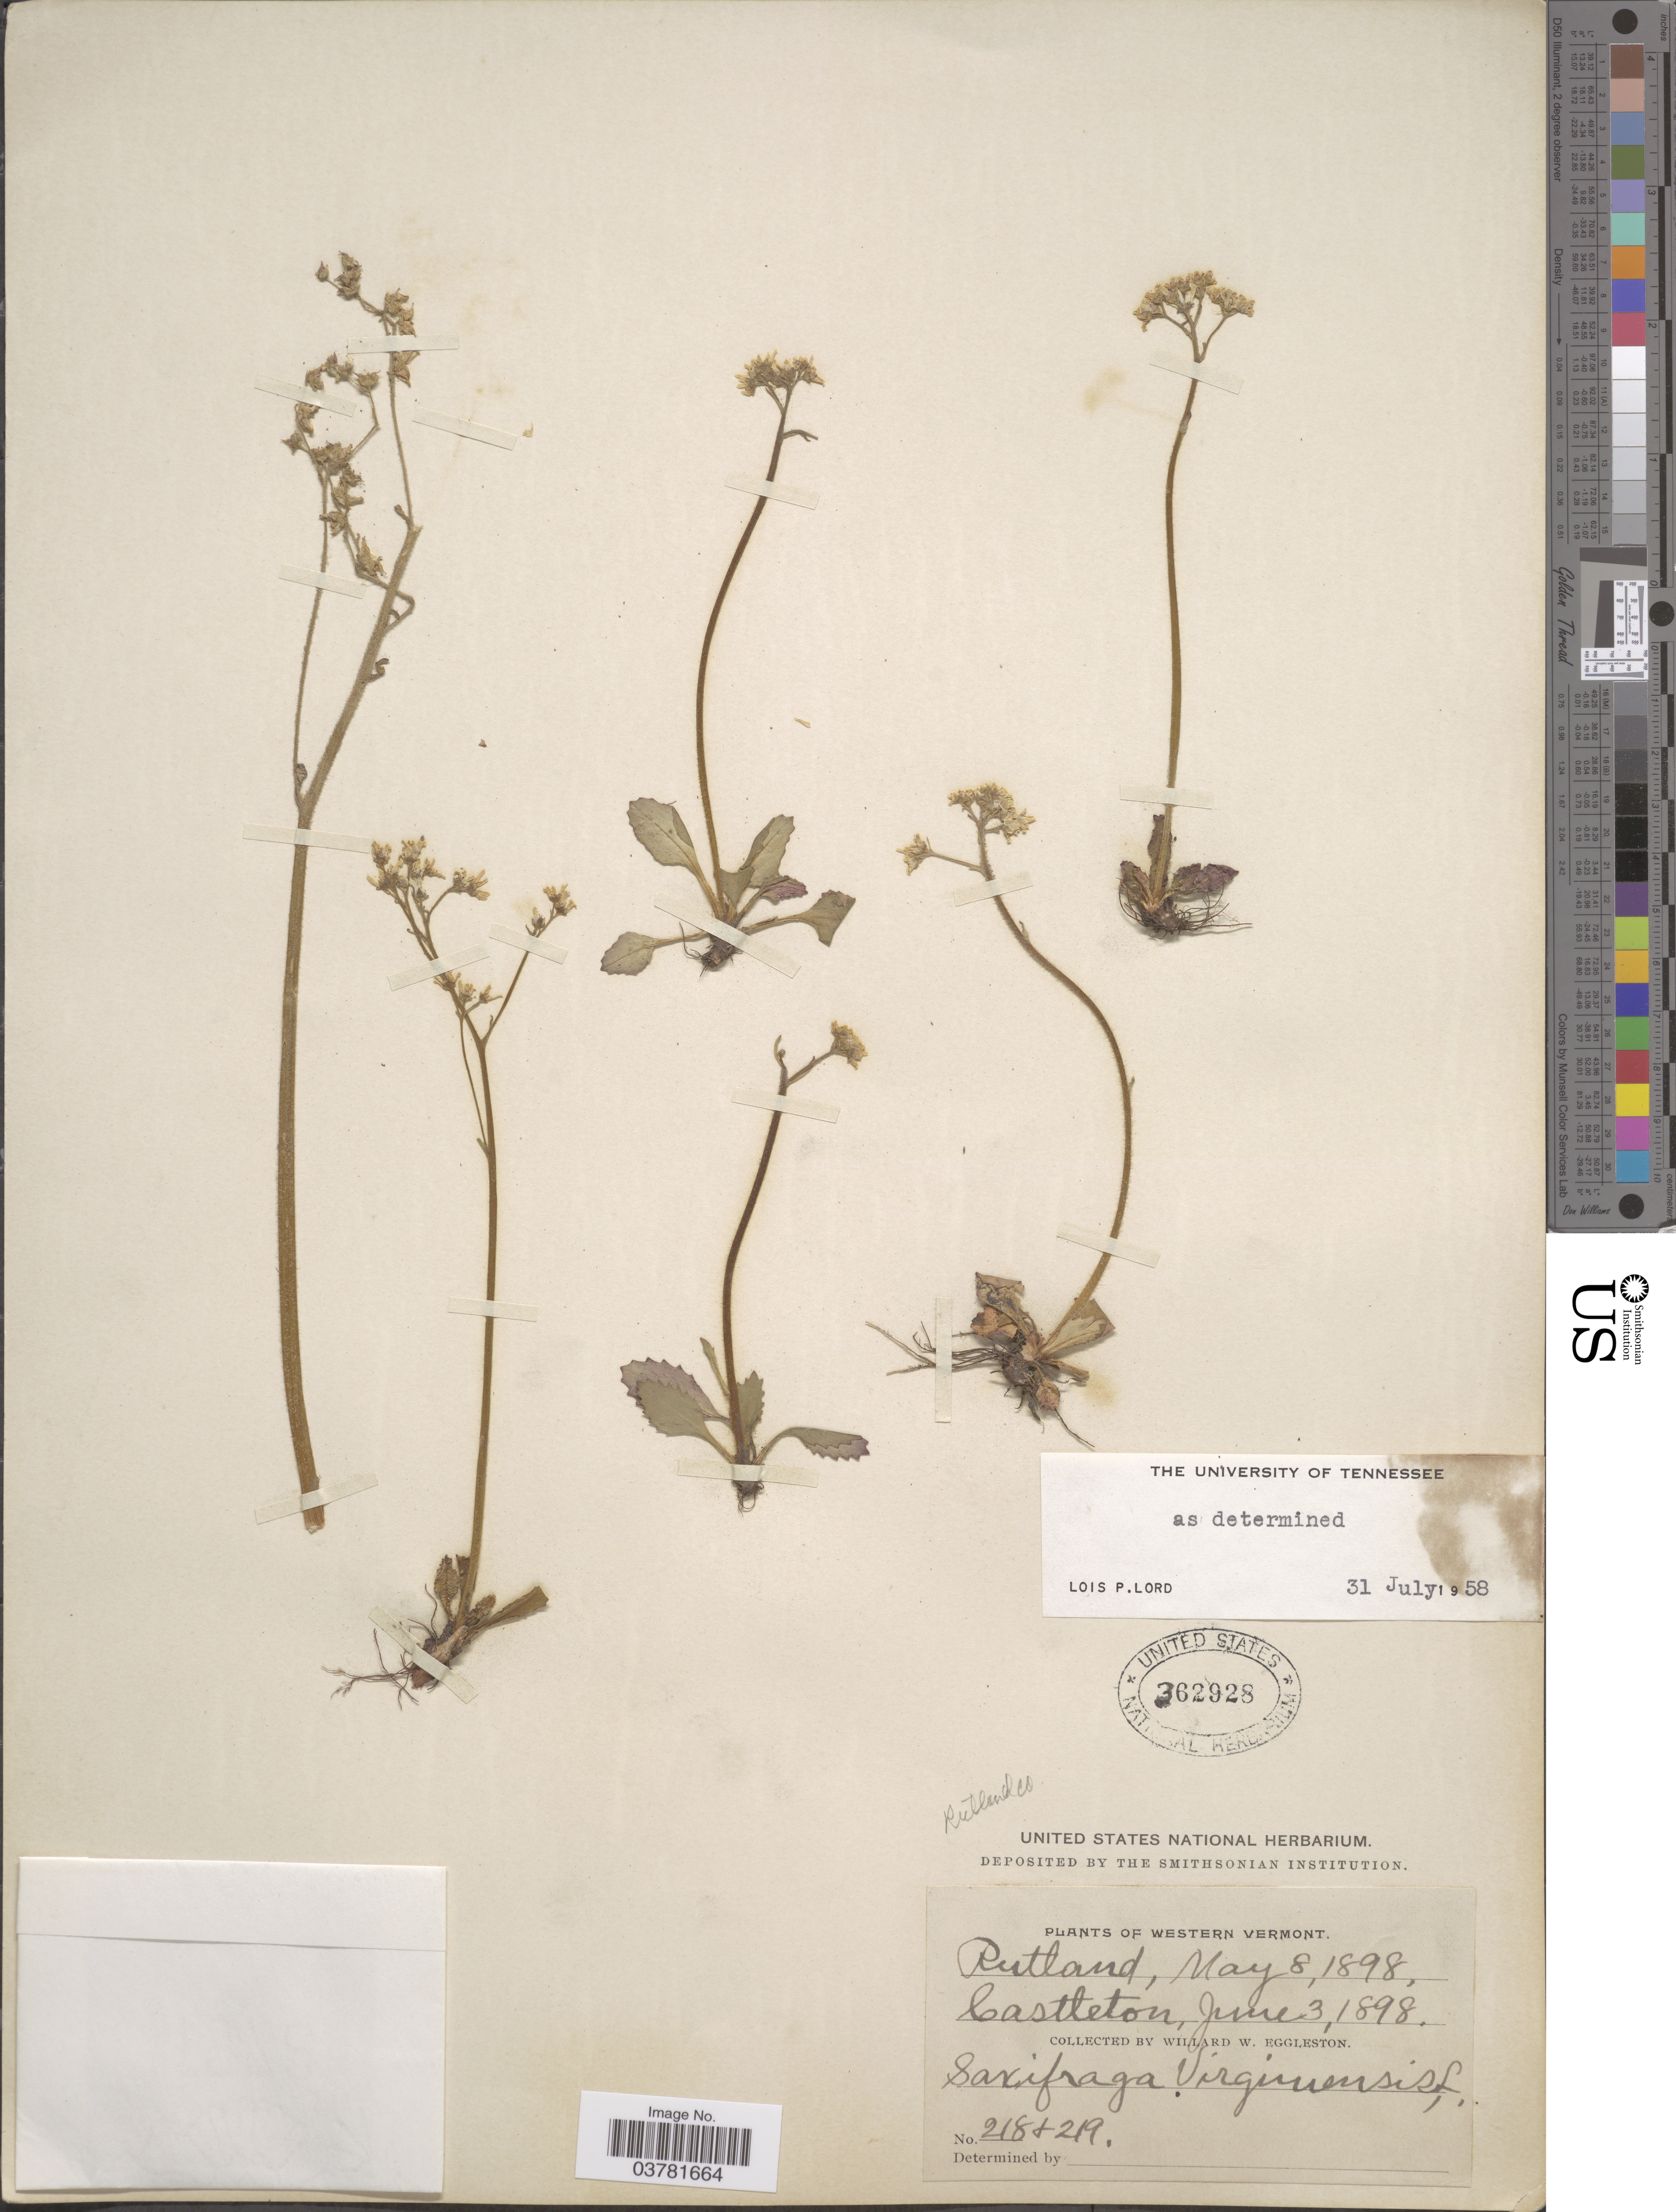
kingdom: Plantae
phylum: Tracheophyta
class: Magnoliopsida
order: Saxifragales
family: Saxifragaceae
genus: Micranthes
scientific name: Micranthes virginiensis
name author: (Michx.) Small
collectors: W. W. Eggleston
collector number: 218/219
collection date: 1898-05-08/1898-06-03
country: United States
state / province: Vermont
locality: West Vermont. Rutland. Castleton. Rutland Co.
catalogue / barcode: US 362928